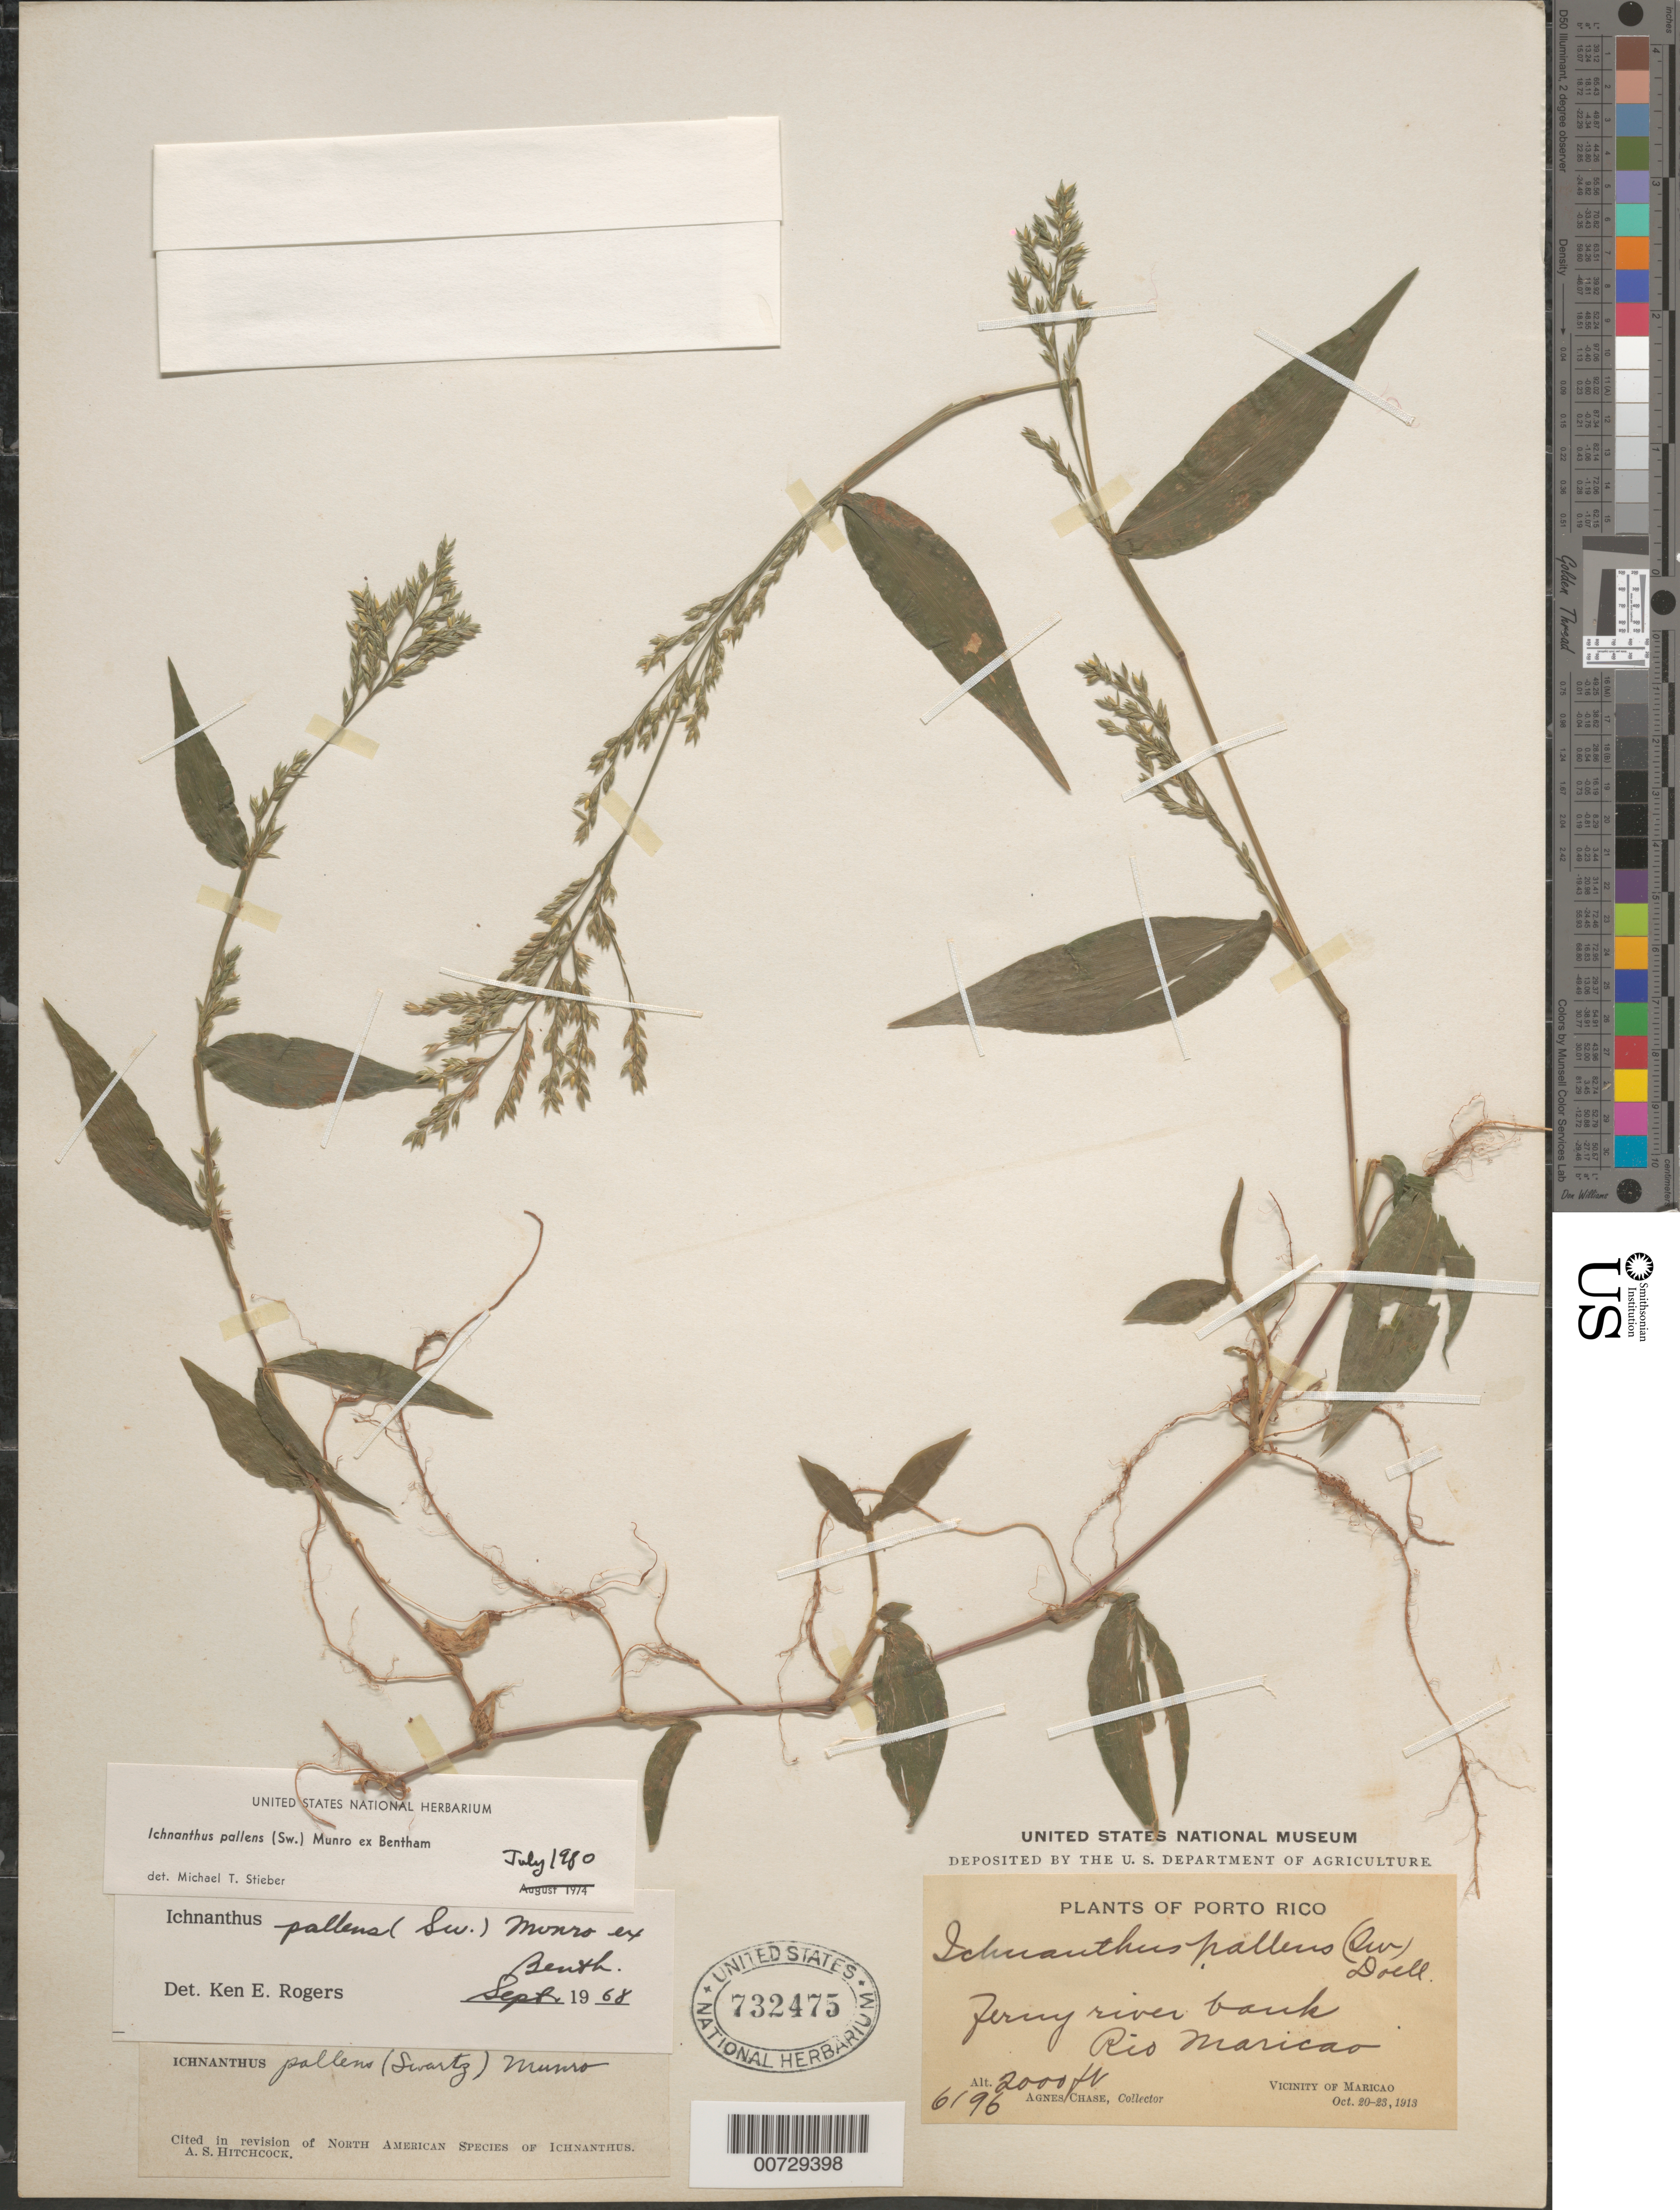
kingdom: Plantae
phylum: Tracheophyta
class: Liliopsida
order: Poales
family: Poaceae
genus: Ichnanthus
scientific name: Ichnanthus pallens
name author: (Sw.) Munro ex Benth.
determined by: Stieber, M. T.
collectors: A. Chase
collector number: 6196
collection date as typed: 20 Oct 1913 to 23 Oct 1913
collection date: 1913-10-20/1913-10-23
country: Puerto Rico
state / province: Maricao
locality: Río Maricao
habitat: Ferny river bank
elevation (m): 610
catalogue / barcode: US 732475